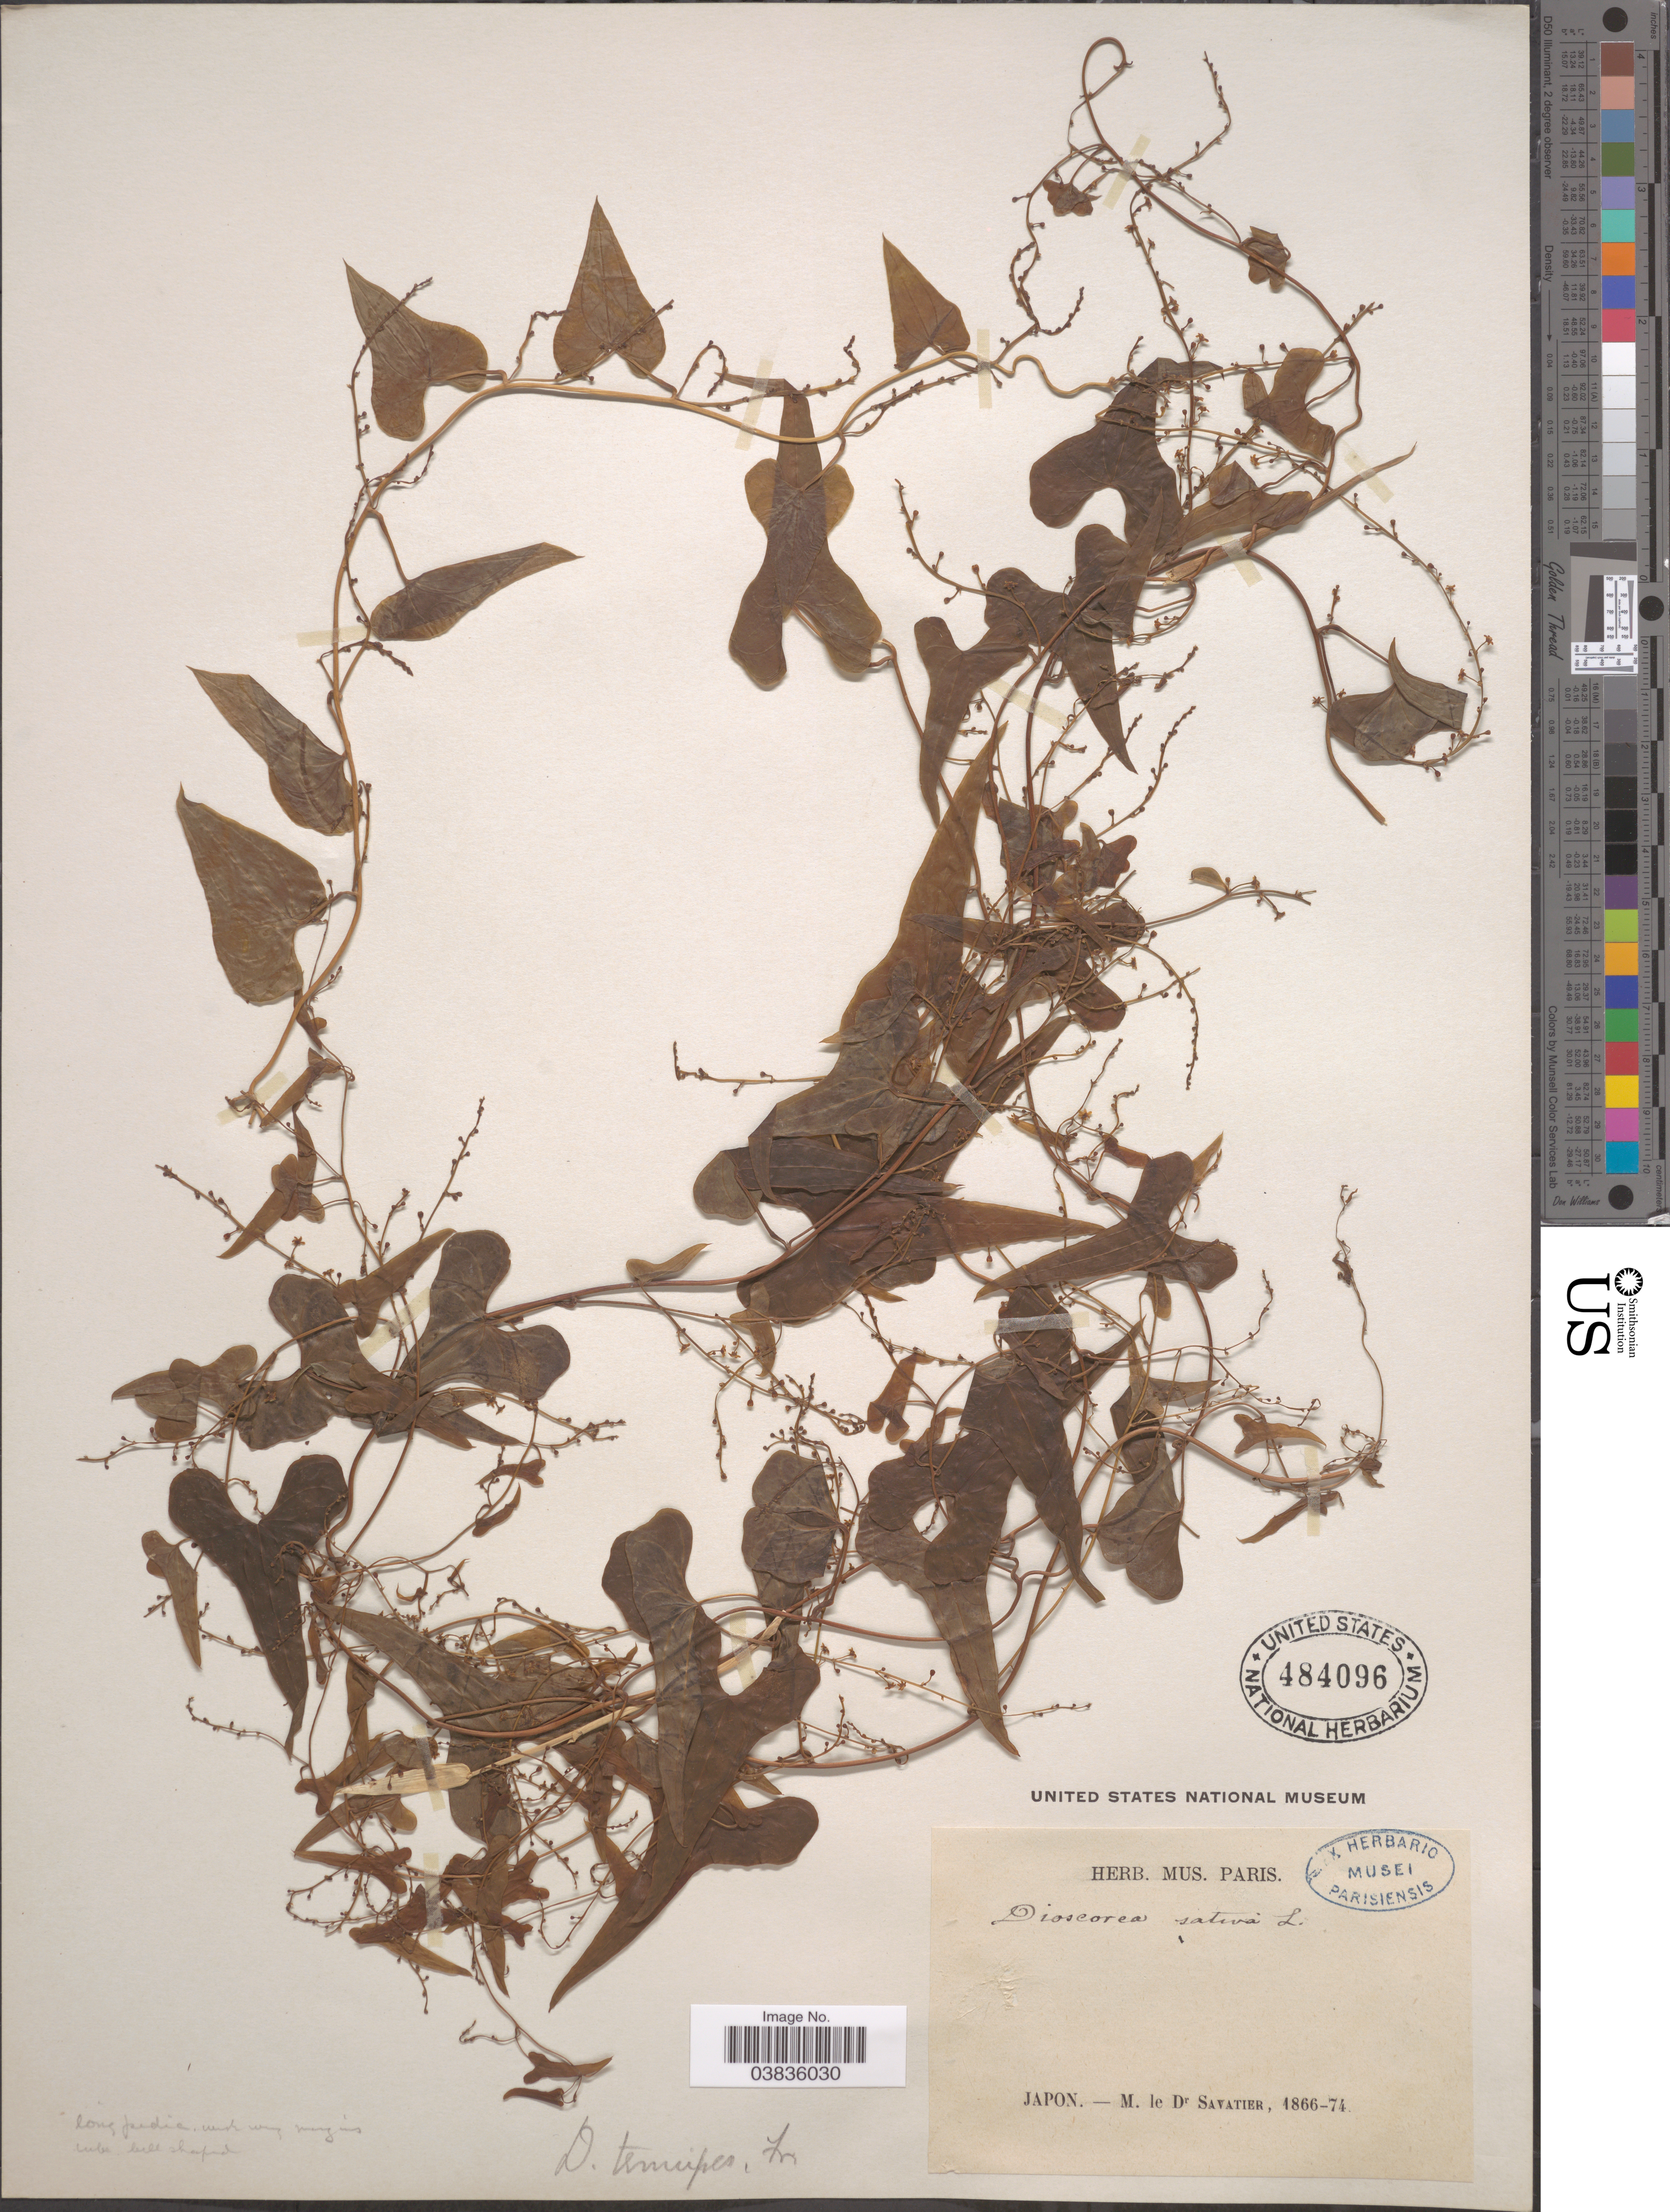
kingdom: Plantae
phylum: Tracheophyta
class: Liliopsida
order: Dioscoreales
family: Dioscoreaceae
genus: Dioscorea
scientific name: Dioscorea tenuipes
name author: Franch. & Sav.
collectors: Savatier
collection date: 1866/1874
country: Japan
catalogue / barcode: US 484096